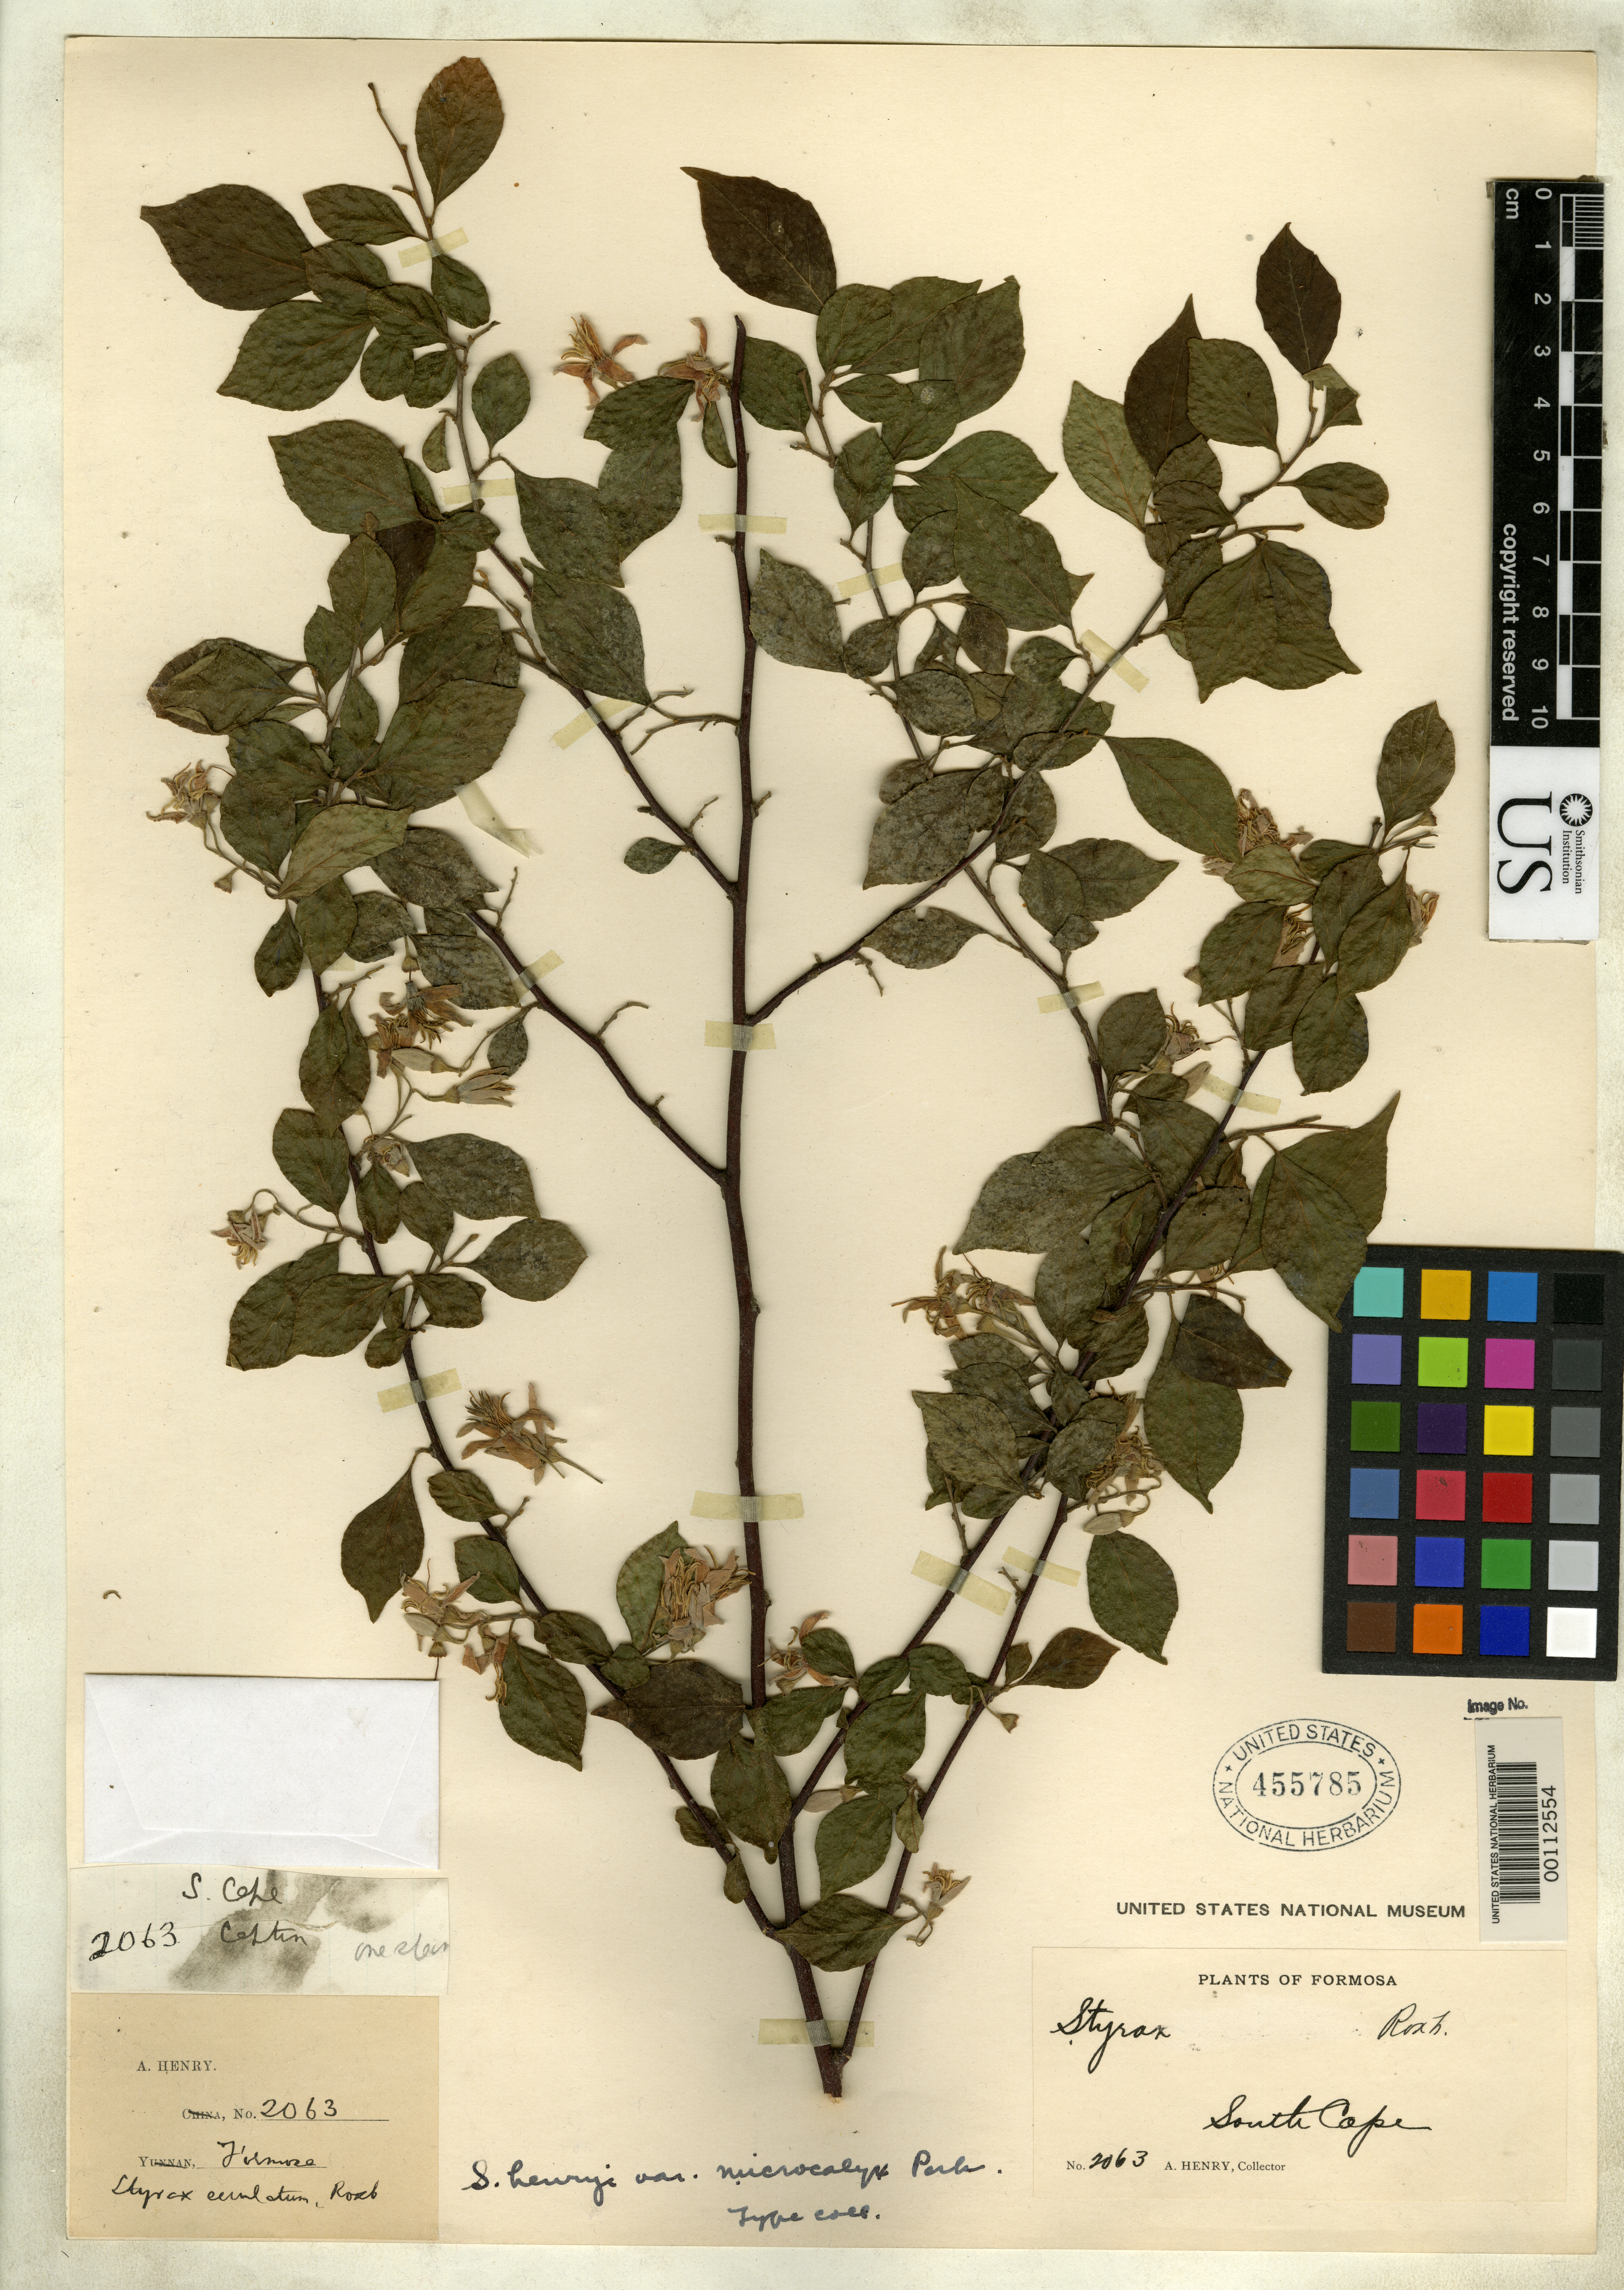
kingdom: Plantae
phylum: Tracheophyta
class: Magnoliopsida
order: Ericales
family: Styracaceae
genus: Styrax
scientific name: Styrax henryi var. microcalyx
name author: Perkins in Engl.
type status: Isotype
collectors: A. Henry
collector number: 2063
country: Taiwan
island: Taiwan [Formosa]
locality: Taiwan, south cape.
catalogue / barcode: US 455785